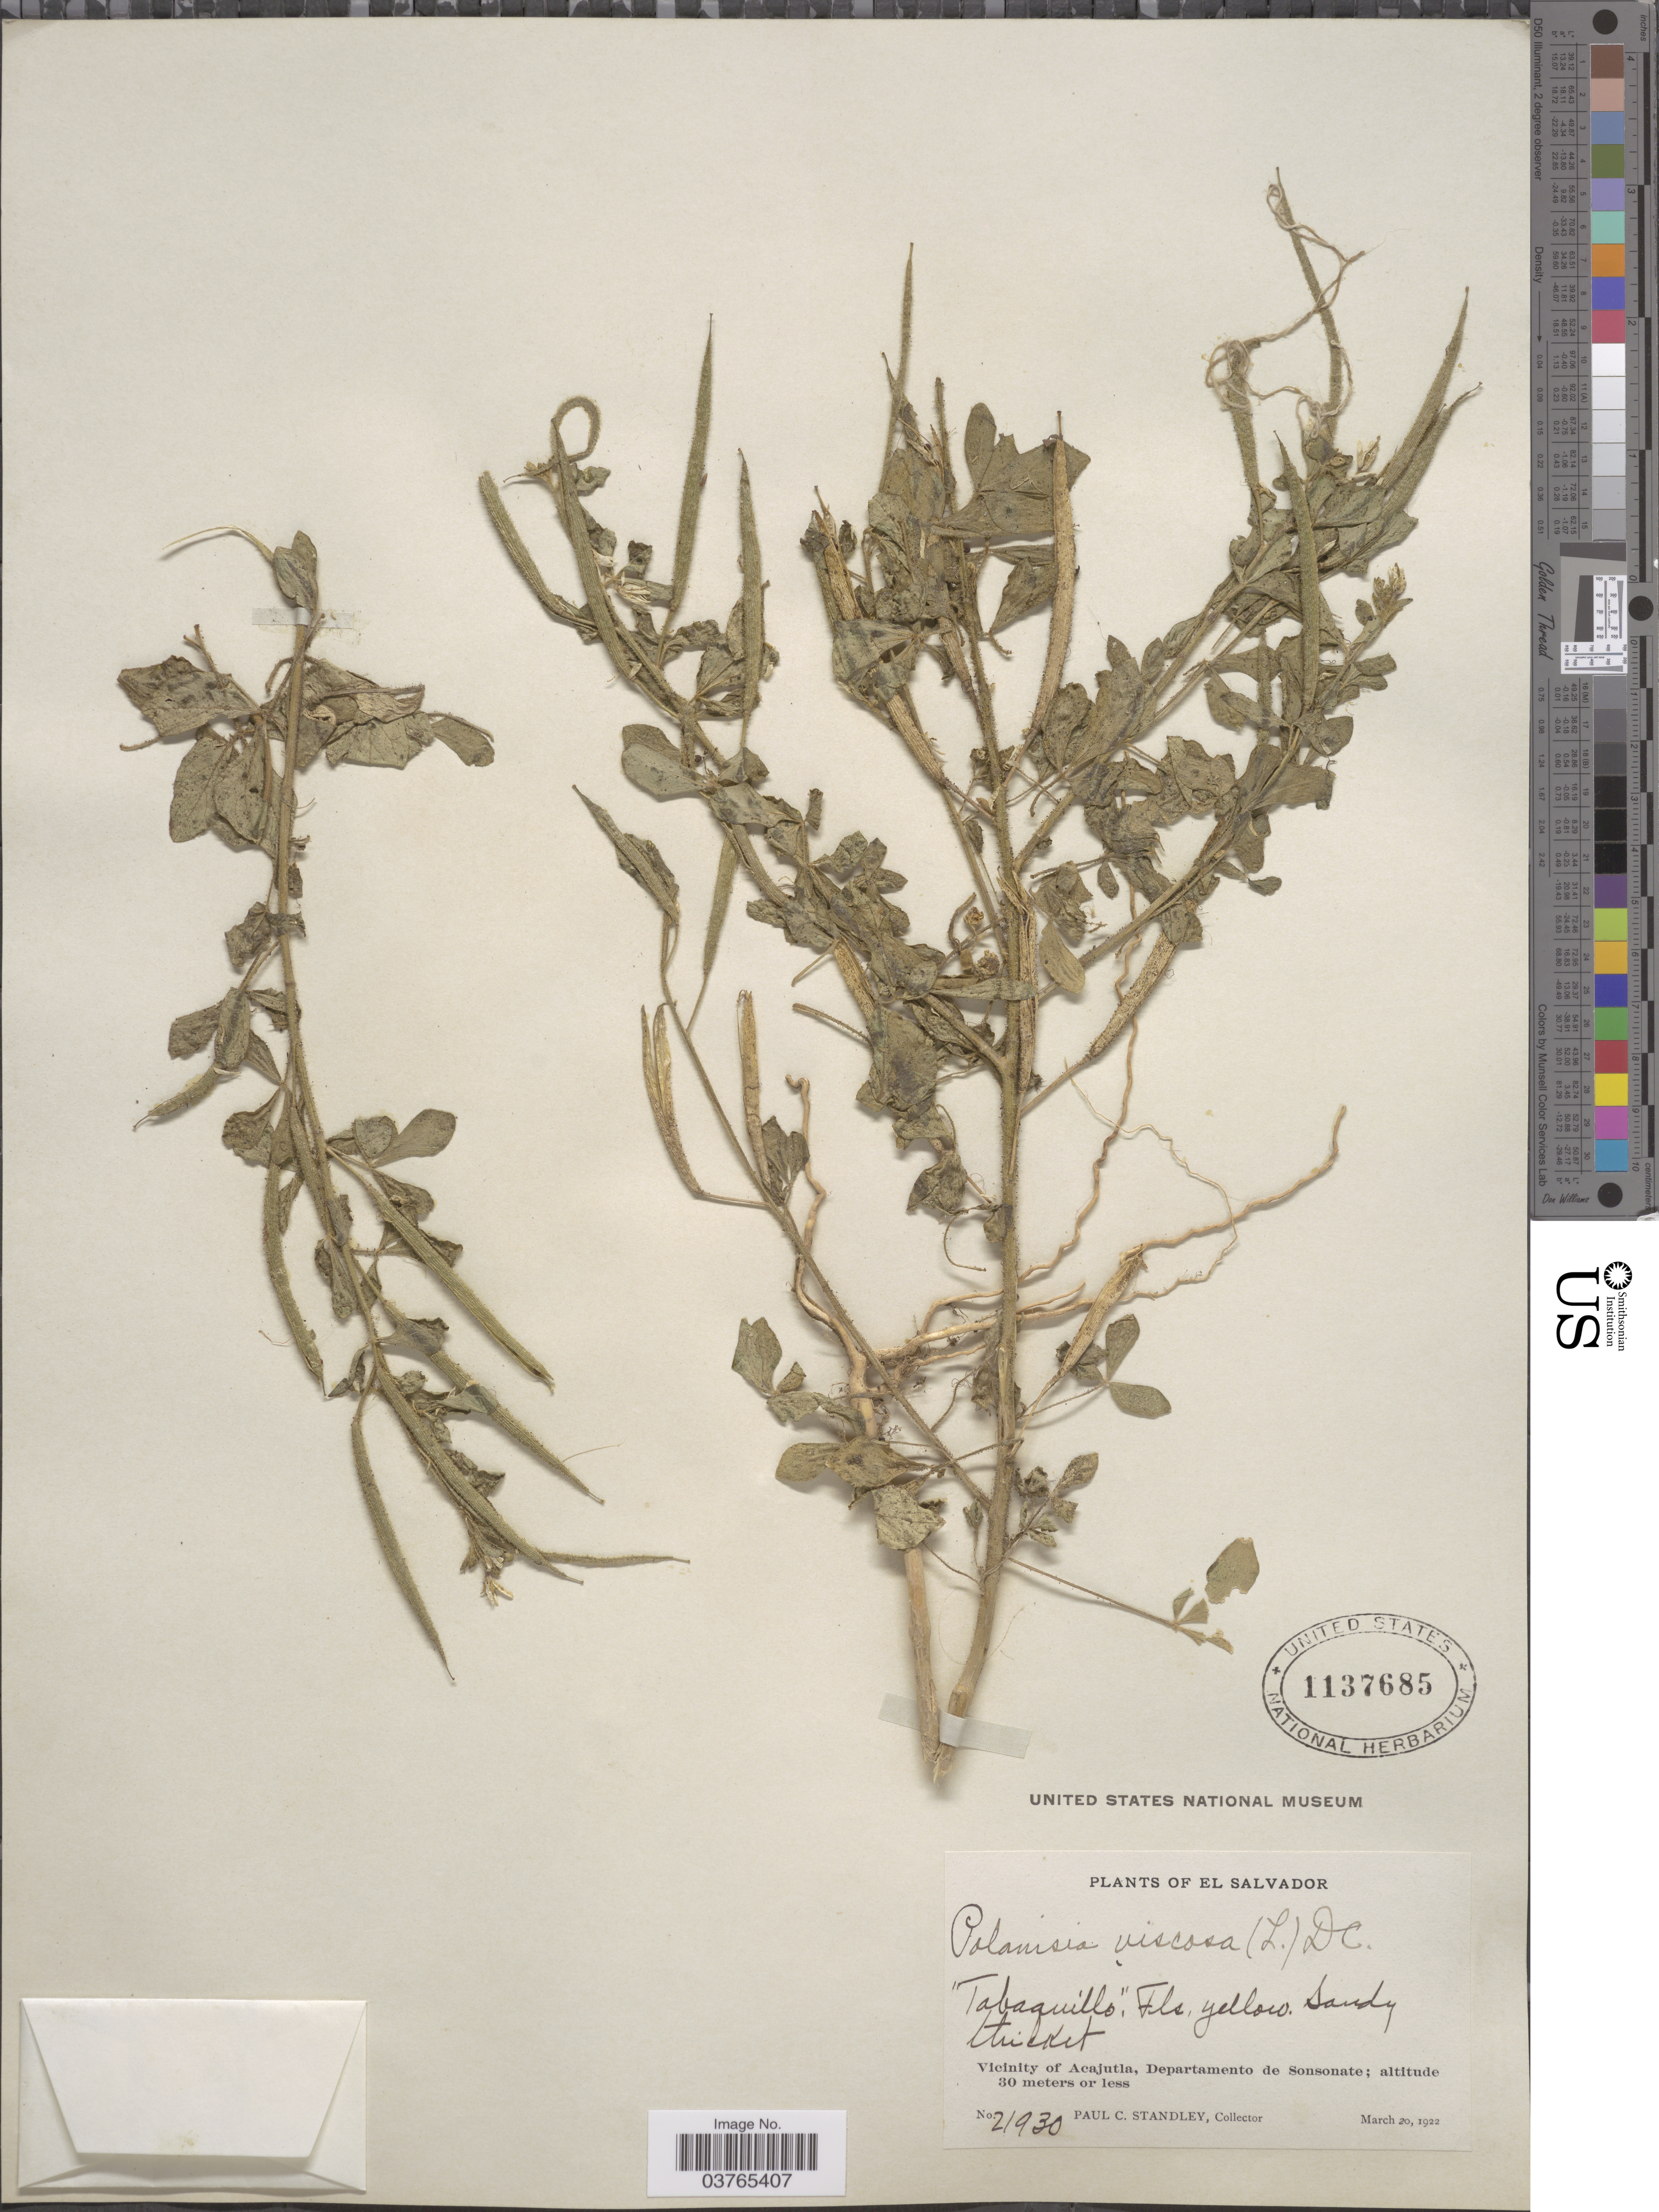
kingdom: Plantae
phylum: Tracheophyta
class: Magnoliopsida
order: Brassicales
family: Cleomaceae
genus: Arivela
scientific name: Arivela viscosa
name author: (L.) Raf.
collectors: P. C. Standley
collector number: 21930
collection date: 1922-03-20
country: El Salvador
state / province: Sonsonate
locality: Vicinity of Acajutla, Departamento de Sonsonate.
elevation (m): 30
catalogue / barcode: US 1137685